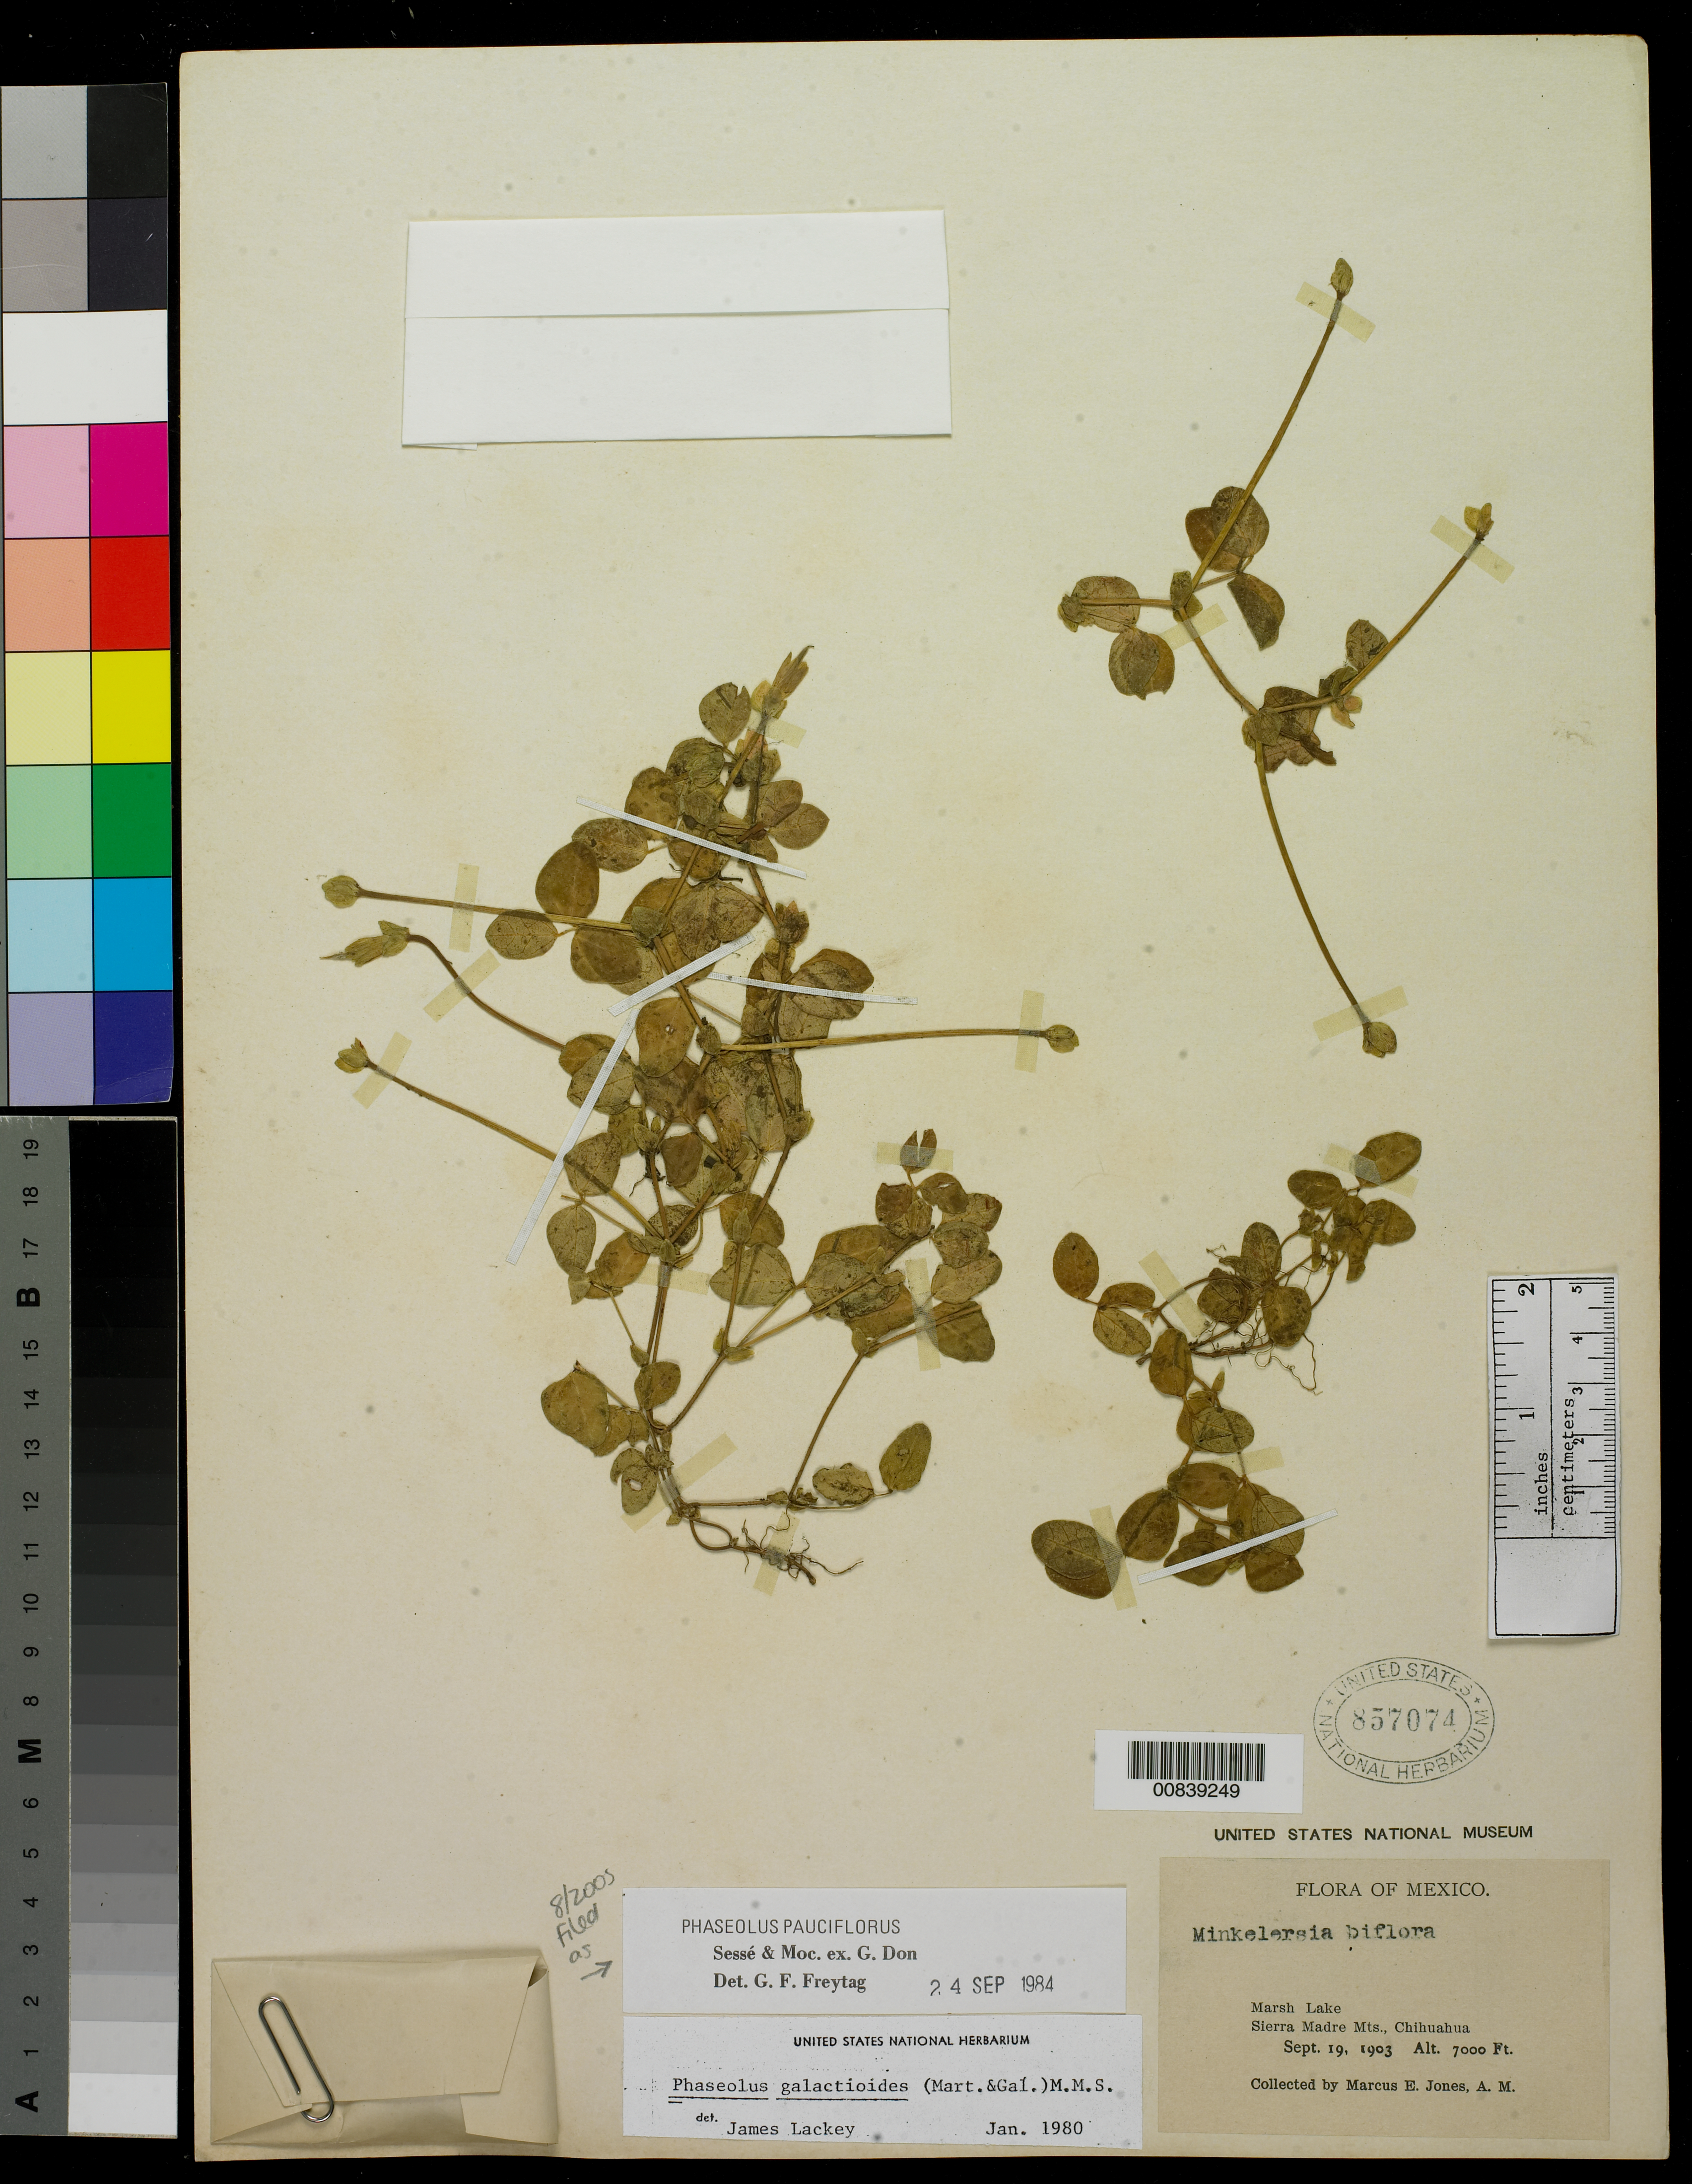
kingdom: Plantae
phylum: Tracheophyta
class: Magnoliopsida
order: Fabales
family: Fabaceae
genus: Phaseolus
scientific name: Phaseolus pauciflorus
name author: Sessé & Moc. ex G. Don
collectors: M. E. Jones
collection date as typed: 19 Sep 1903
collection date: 1903-09-19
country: Mexico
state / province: Chihuahua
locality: Marsh Lake. Sierra Madre Mts., Chihuahua.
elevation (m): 2134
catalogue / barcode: US 857074